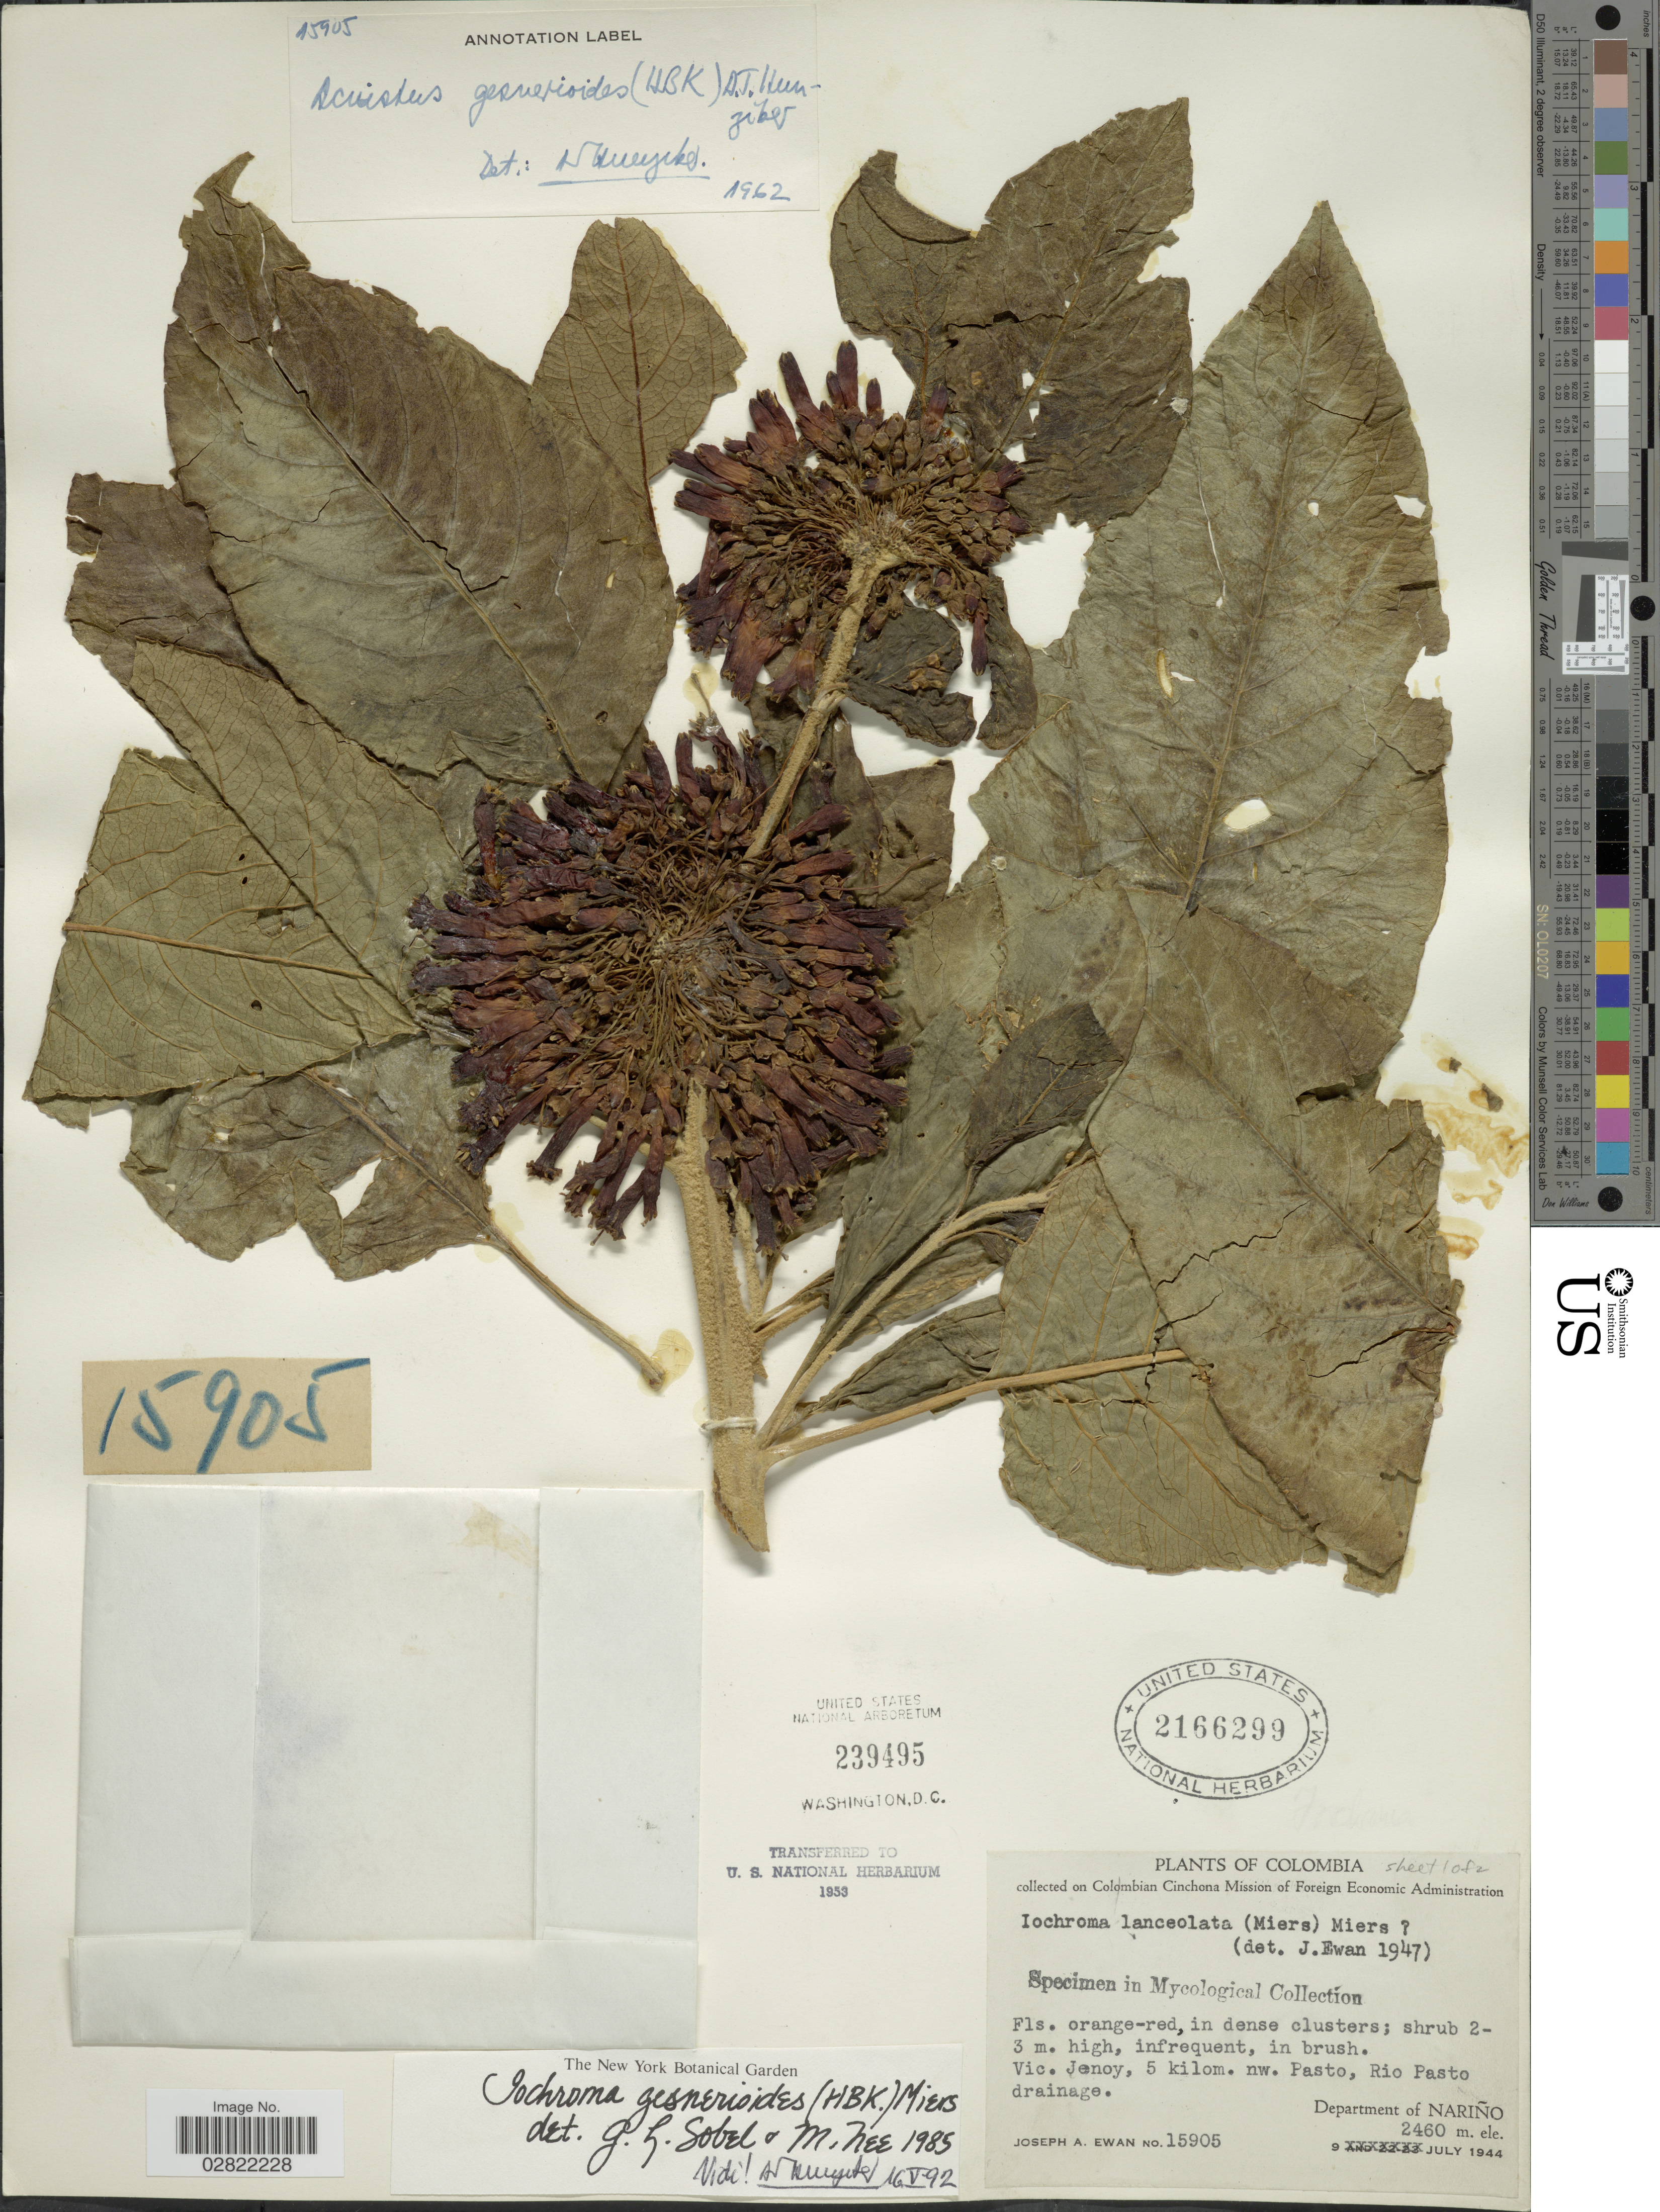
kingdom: Plantae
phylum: Tracheophyta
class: Magnoliopsida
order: Solanales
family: Solanaceae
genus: Iochroma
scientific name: Iochroma gesnerioides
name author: (Kunth) Miers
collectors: J. A. Ewan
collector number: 15905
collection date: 1944-07-09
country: Colombia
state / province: Nariño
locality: Vic. Jenoy, 5 kilom. nw. Pasto, Rio Pasto drainage, Department of Nariño.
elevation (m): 2460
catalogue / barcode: US 2166299